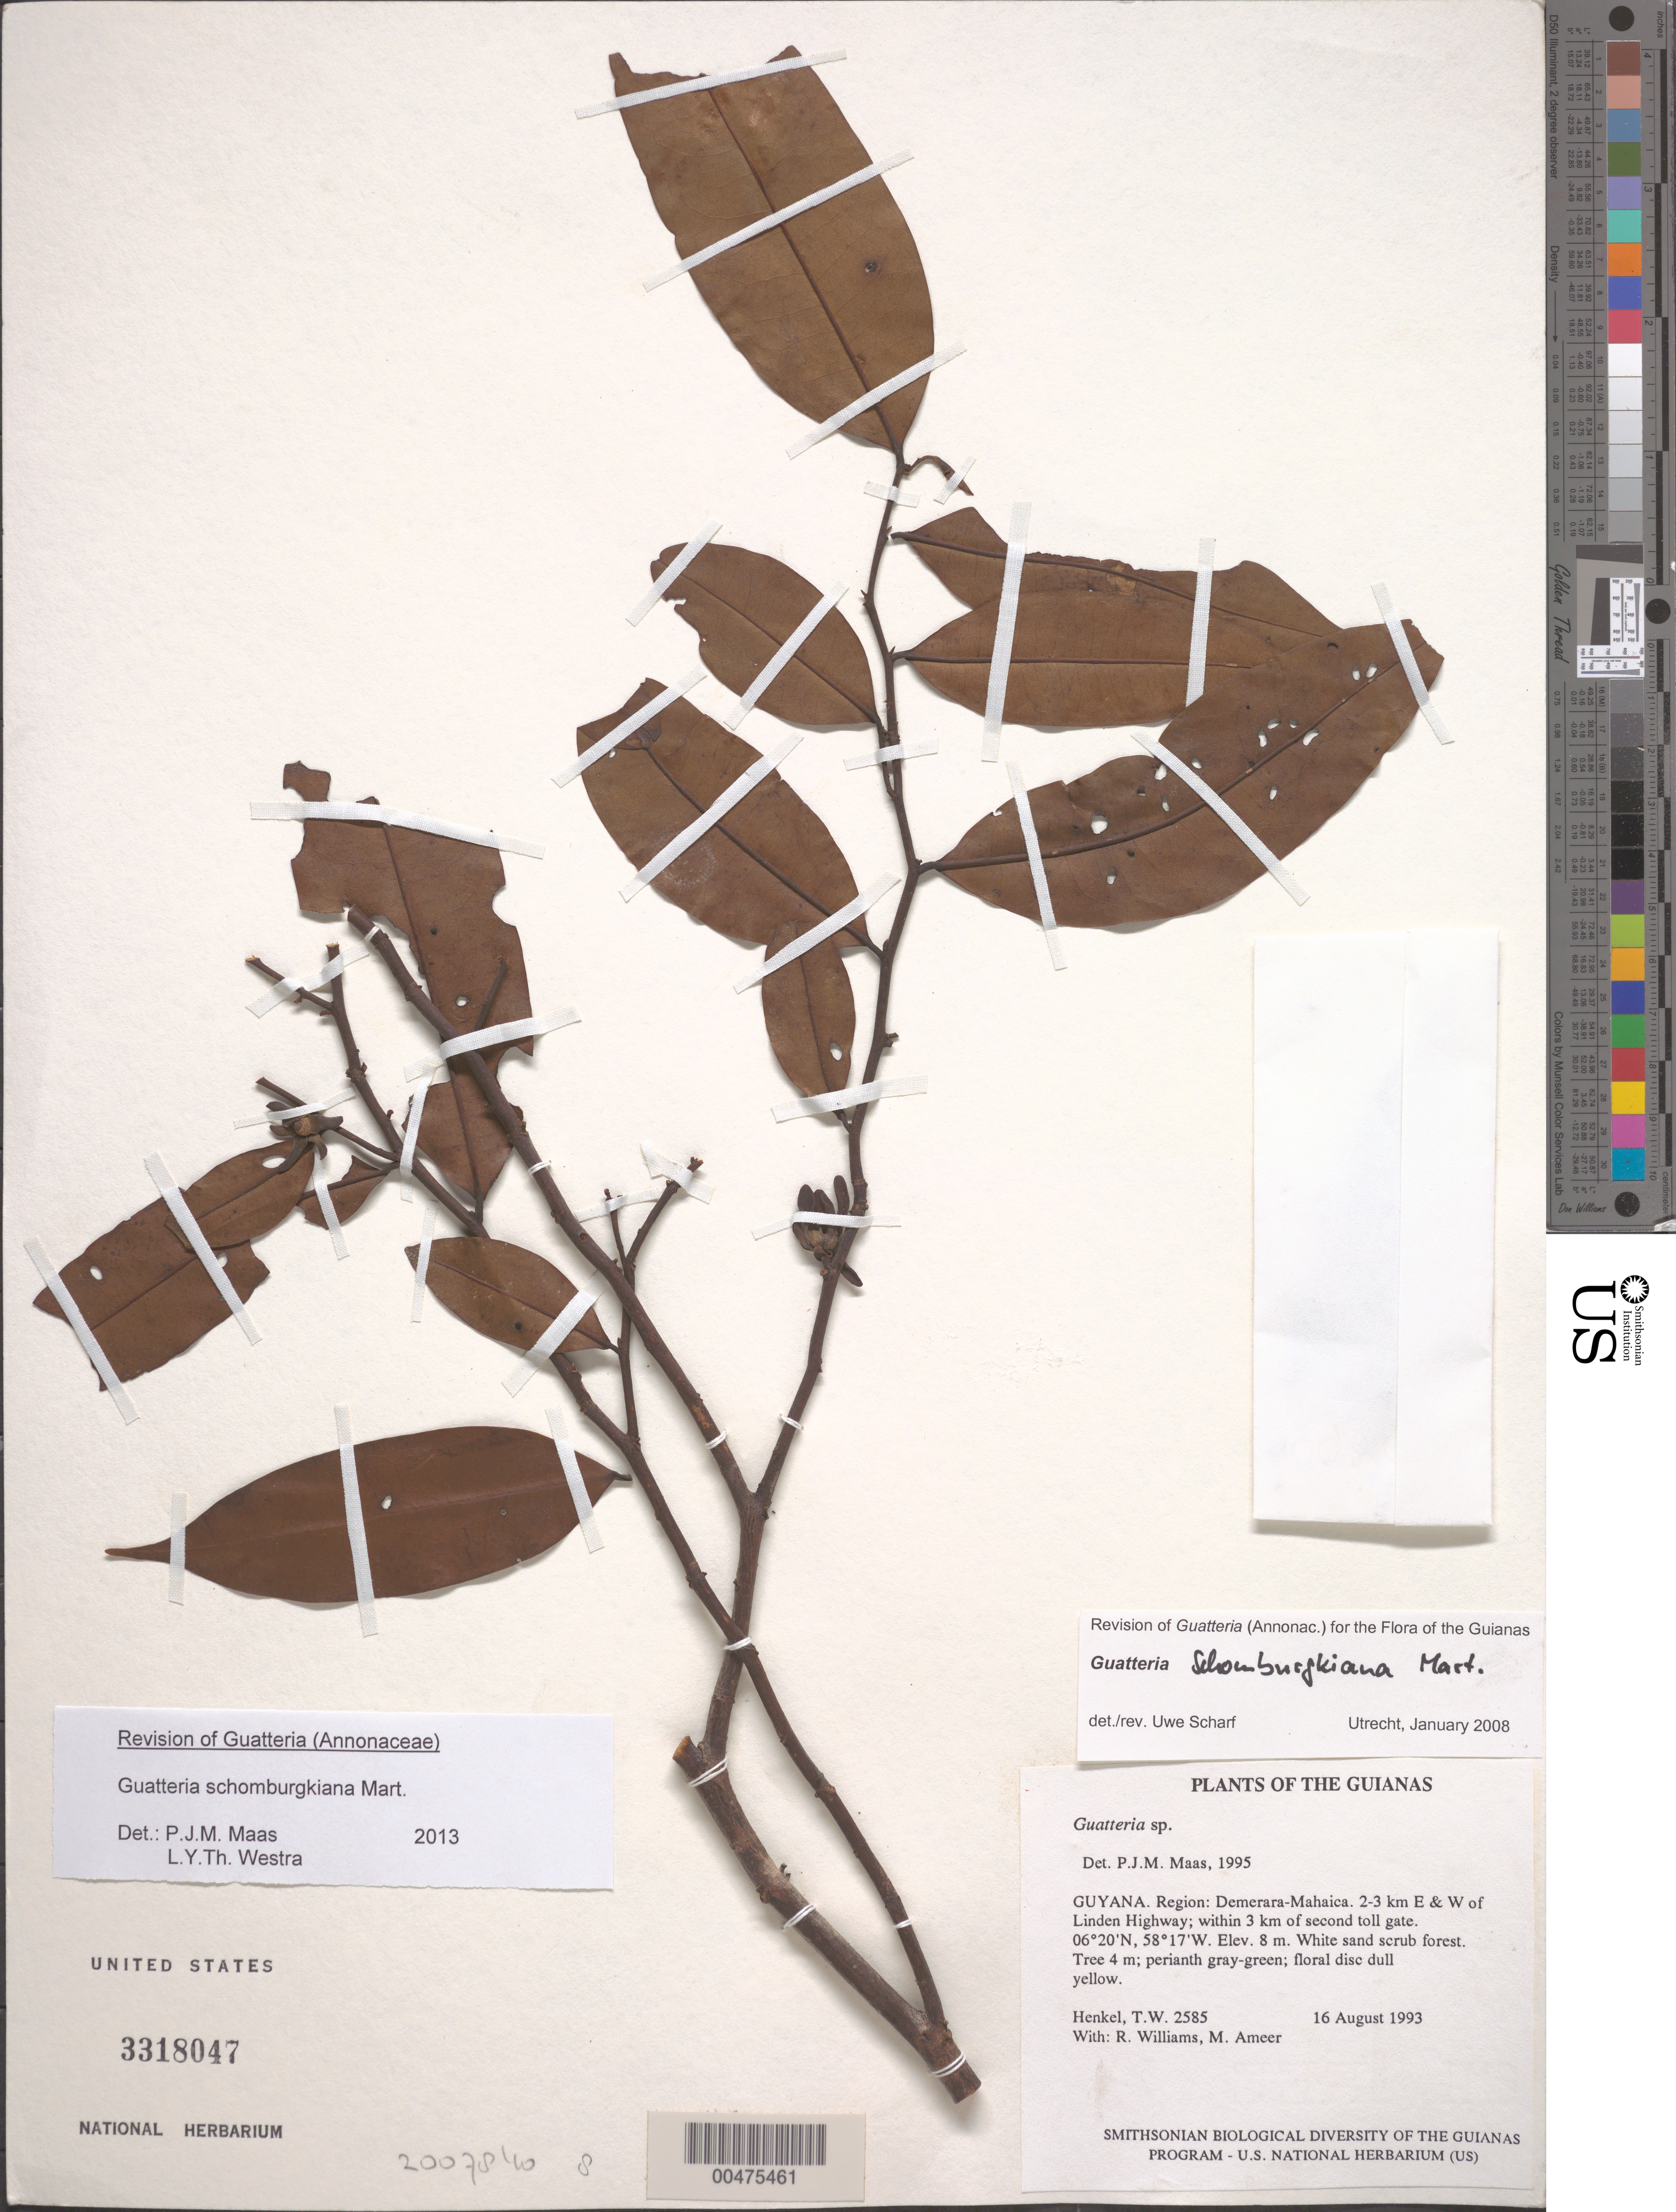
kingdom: Plantae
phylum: Tracheophyta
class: Magnoliopsida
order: Magnoliales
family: Annonaceae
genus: Guatteria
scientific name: Guatteria schomburgkiana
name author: Mart.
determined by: Maas, P. J.; Westra, L. Y.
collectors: T. Henkel, R. Williams & M. Ameer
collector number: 2585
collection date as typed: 16 August 1993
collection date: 1993-08-16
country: Guyana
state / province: Demerara-Mahaica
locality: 2-3 km E & W of Linden Highway; within 3 km of second toll gate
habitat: White sand scrub forest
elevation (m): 8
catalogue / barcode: US 3318047